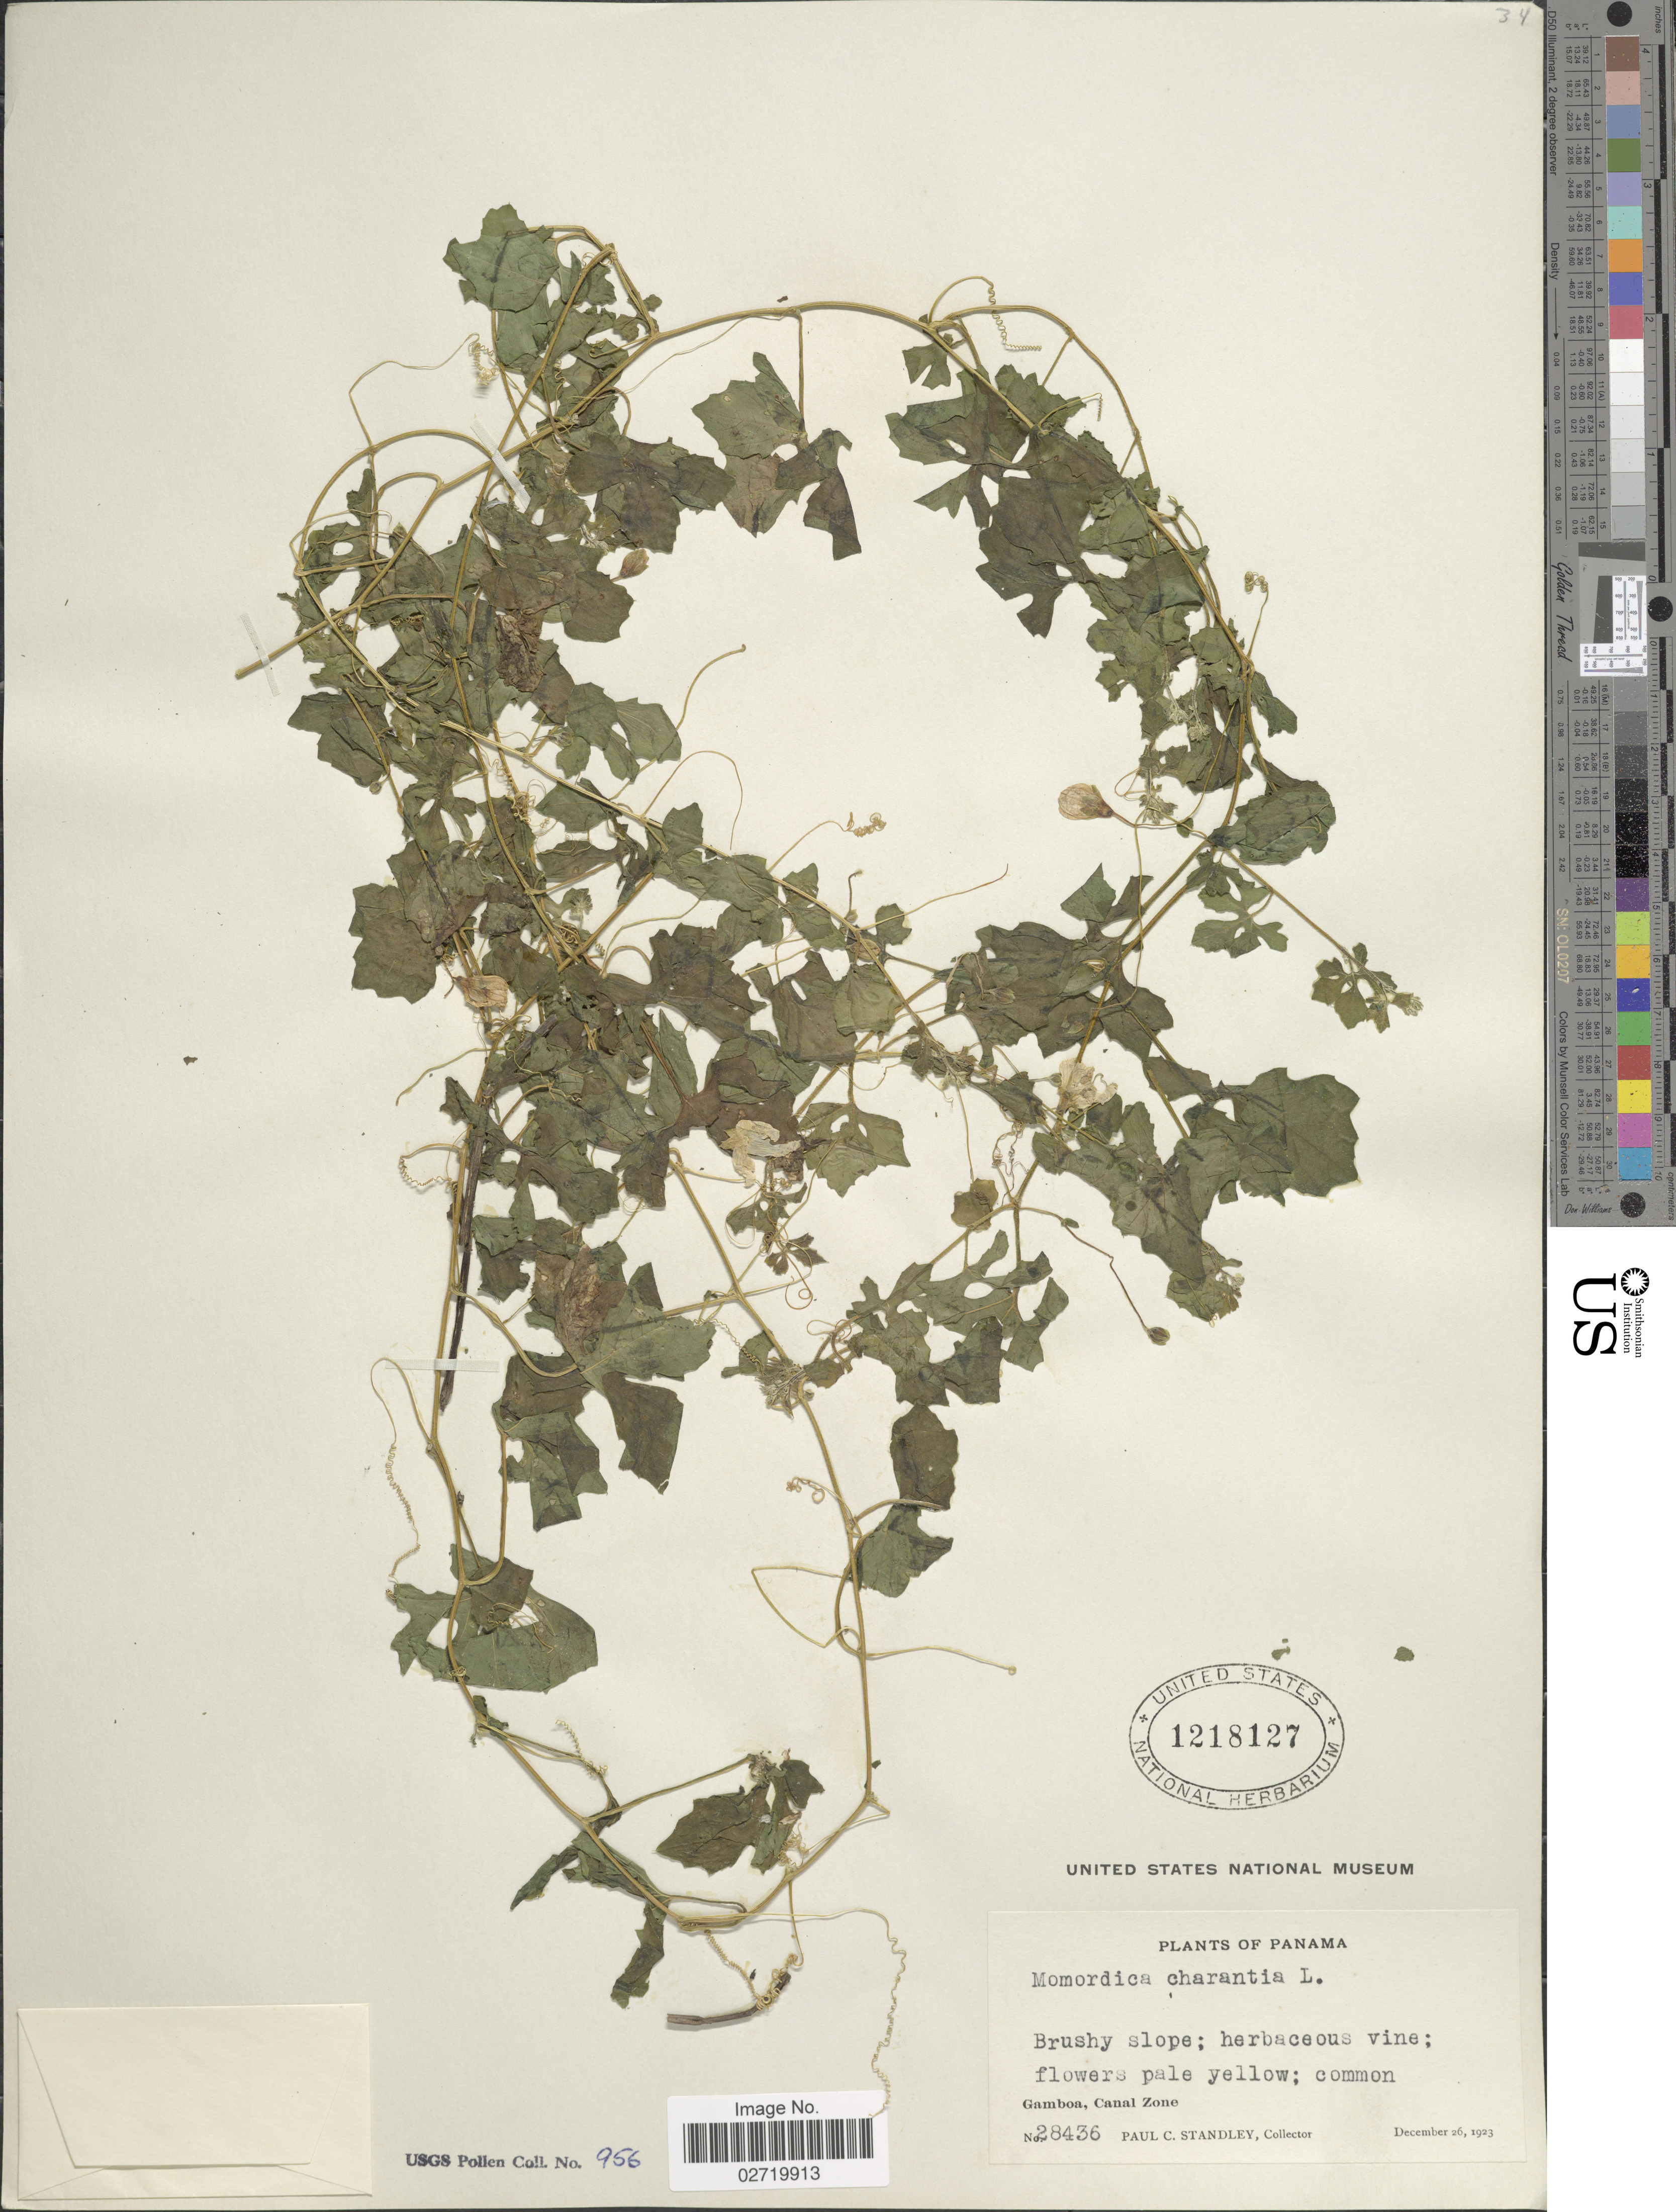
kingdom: Plantae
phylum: Tracheophyta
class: Magnoliopsida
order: Cucurbitales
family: Cucurbitaceae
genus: Momordica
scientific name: Momordica charantia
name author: L.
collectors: P. C. Standley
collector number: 28436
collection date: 1923-12-26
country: Panama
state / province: Colón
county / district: Canal Zone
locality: Gamboa, Canal Zone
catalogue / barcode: US 1218127